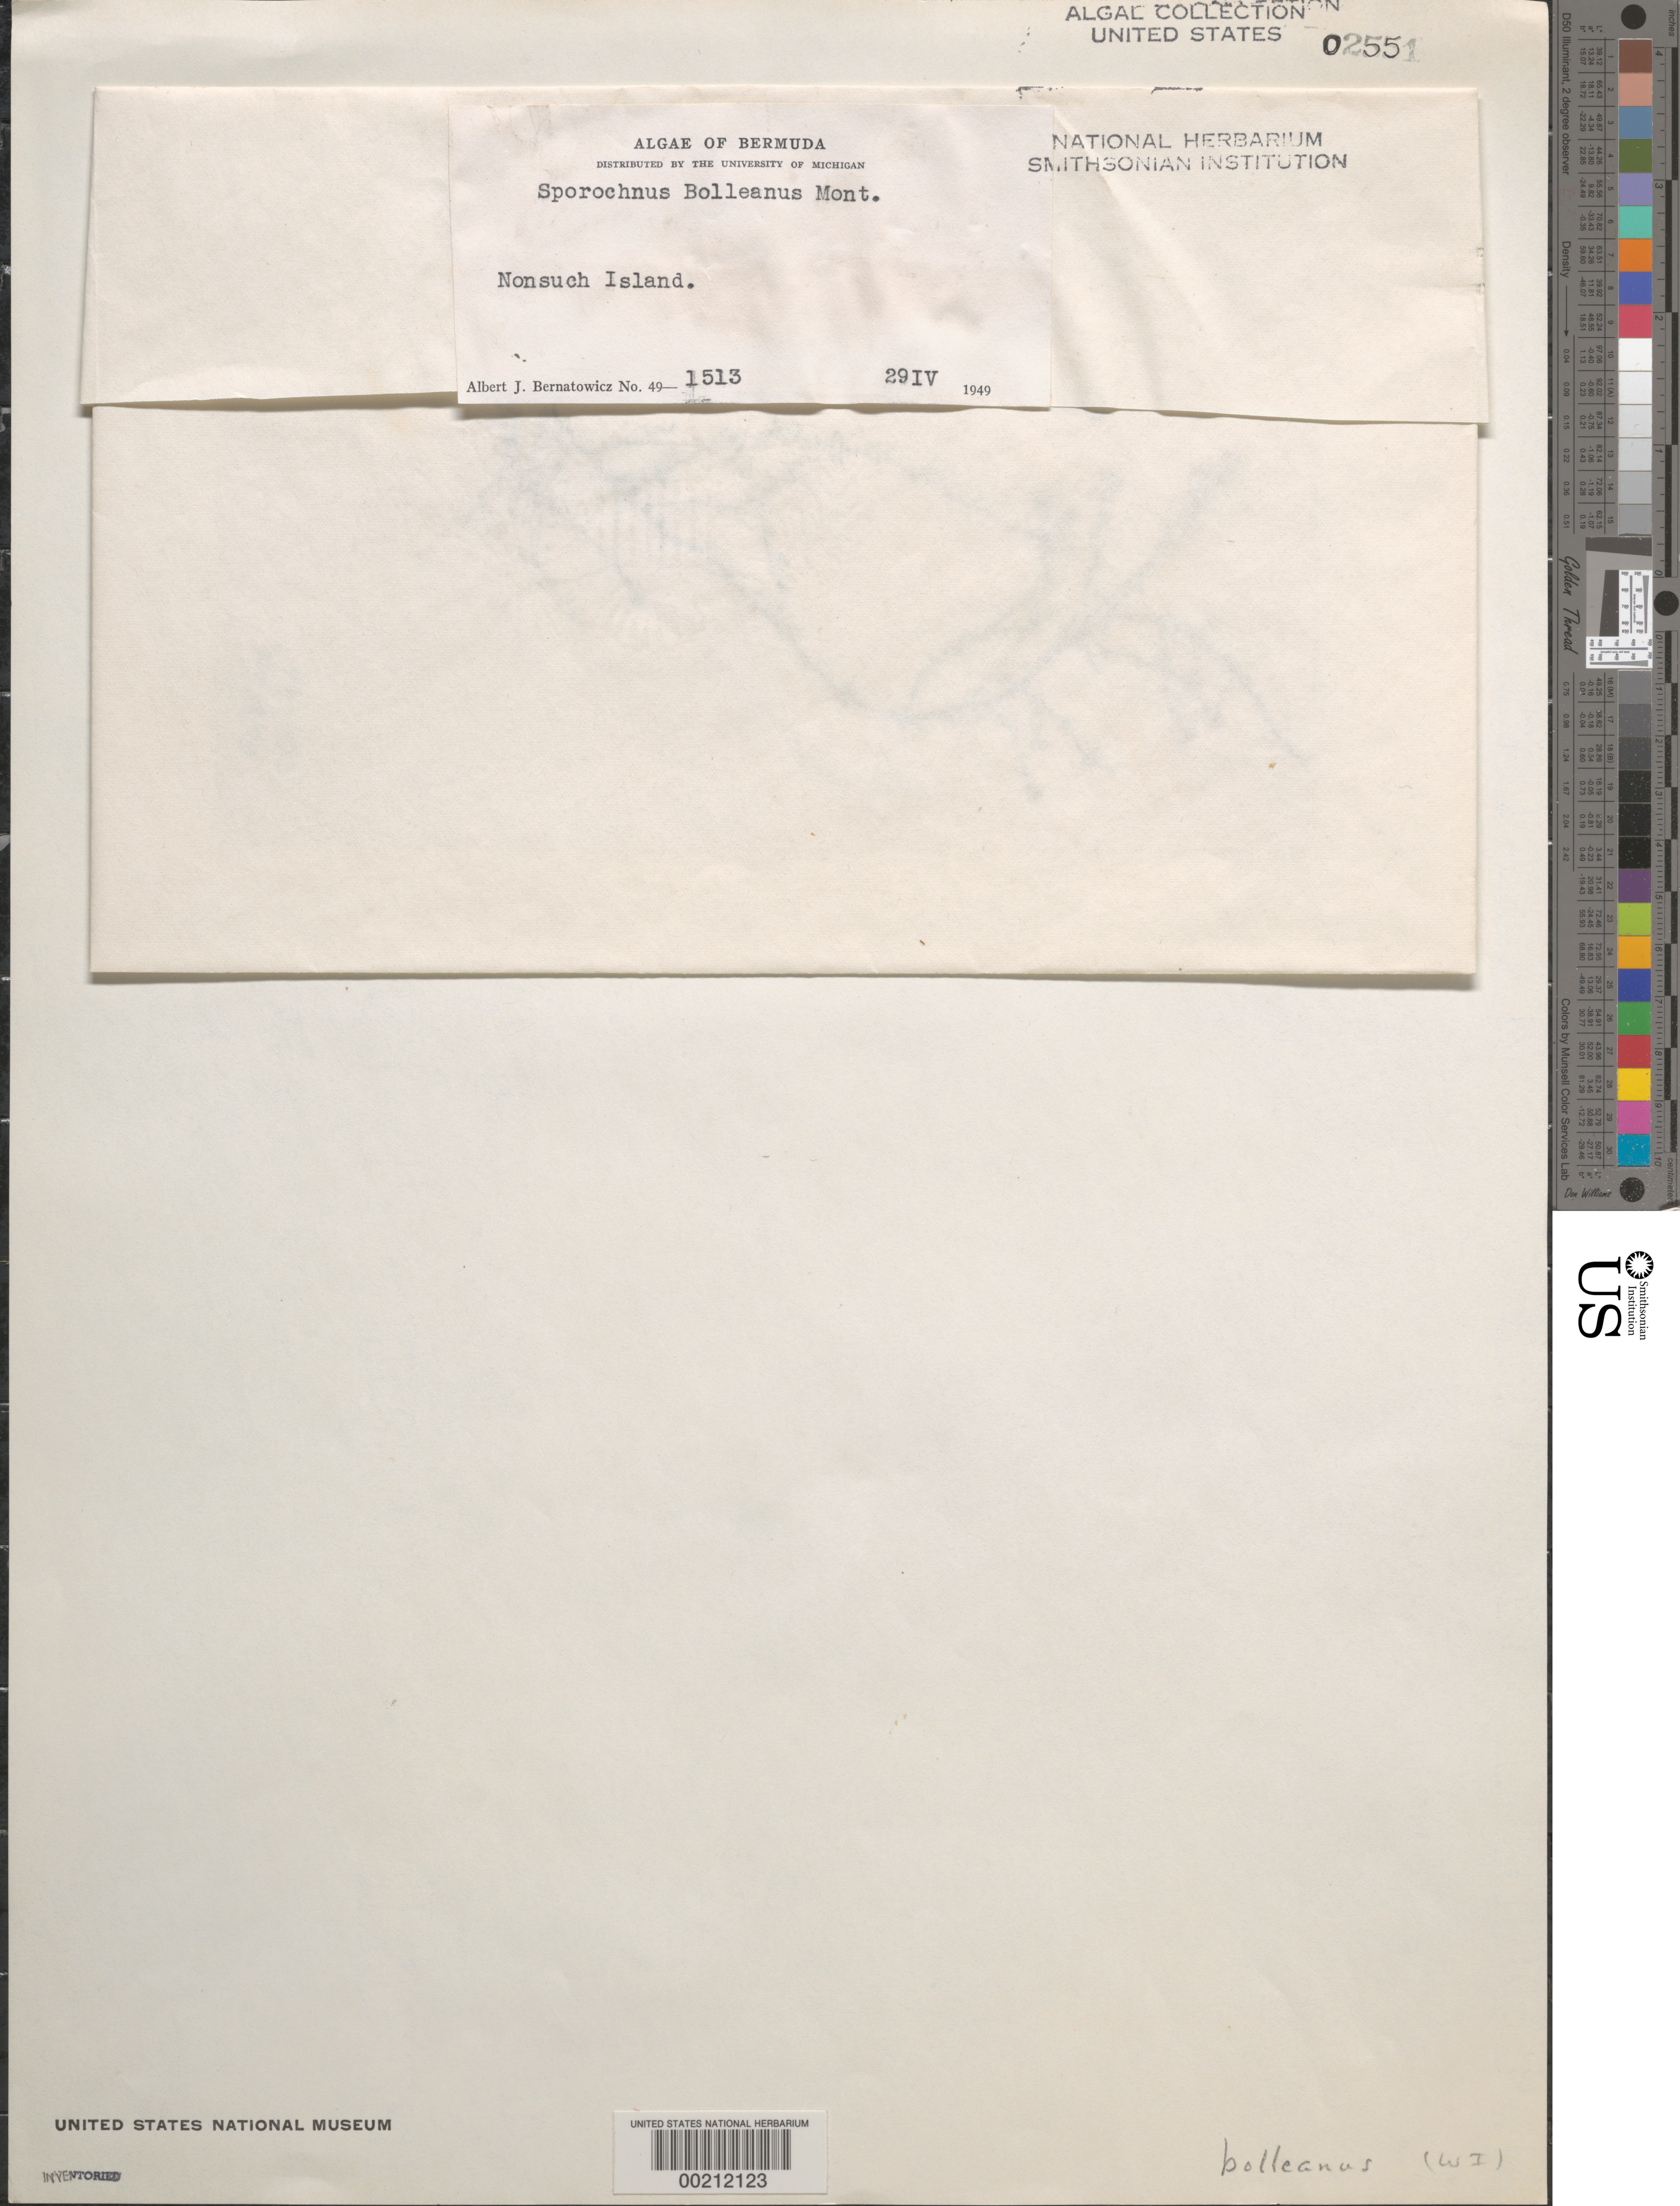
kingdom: Chromista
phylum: Ochrophyta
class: Phaeophyceae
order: Sporochnales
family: Sporochnaceae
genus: Sporochnus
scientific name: Sporochnus bolleanus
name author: Mont.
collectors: A. Bernatowicz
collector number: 49-1513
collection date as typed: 29 Apr 1949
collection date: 1949-04-29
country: Bermuda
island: Nonsuch Island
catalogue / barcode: US 2551